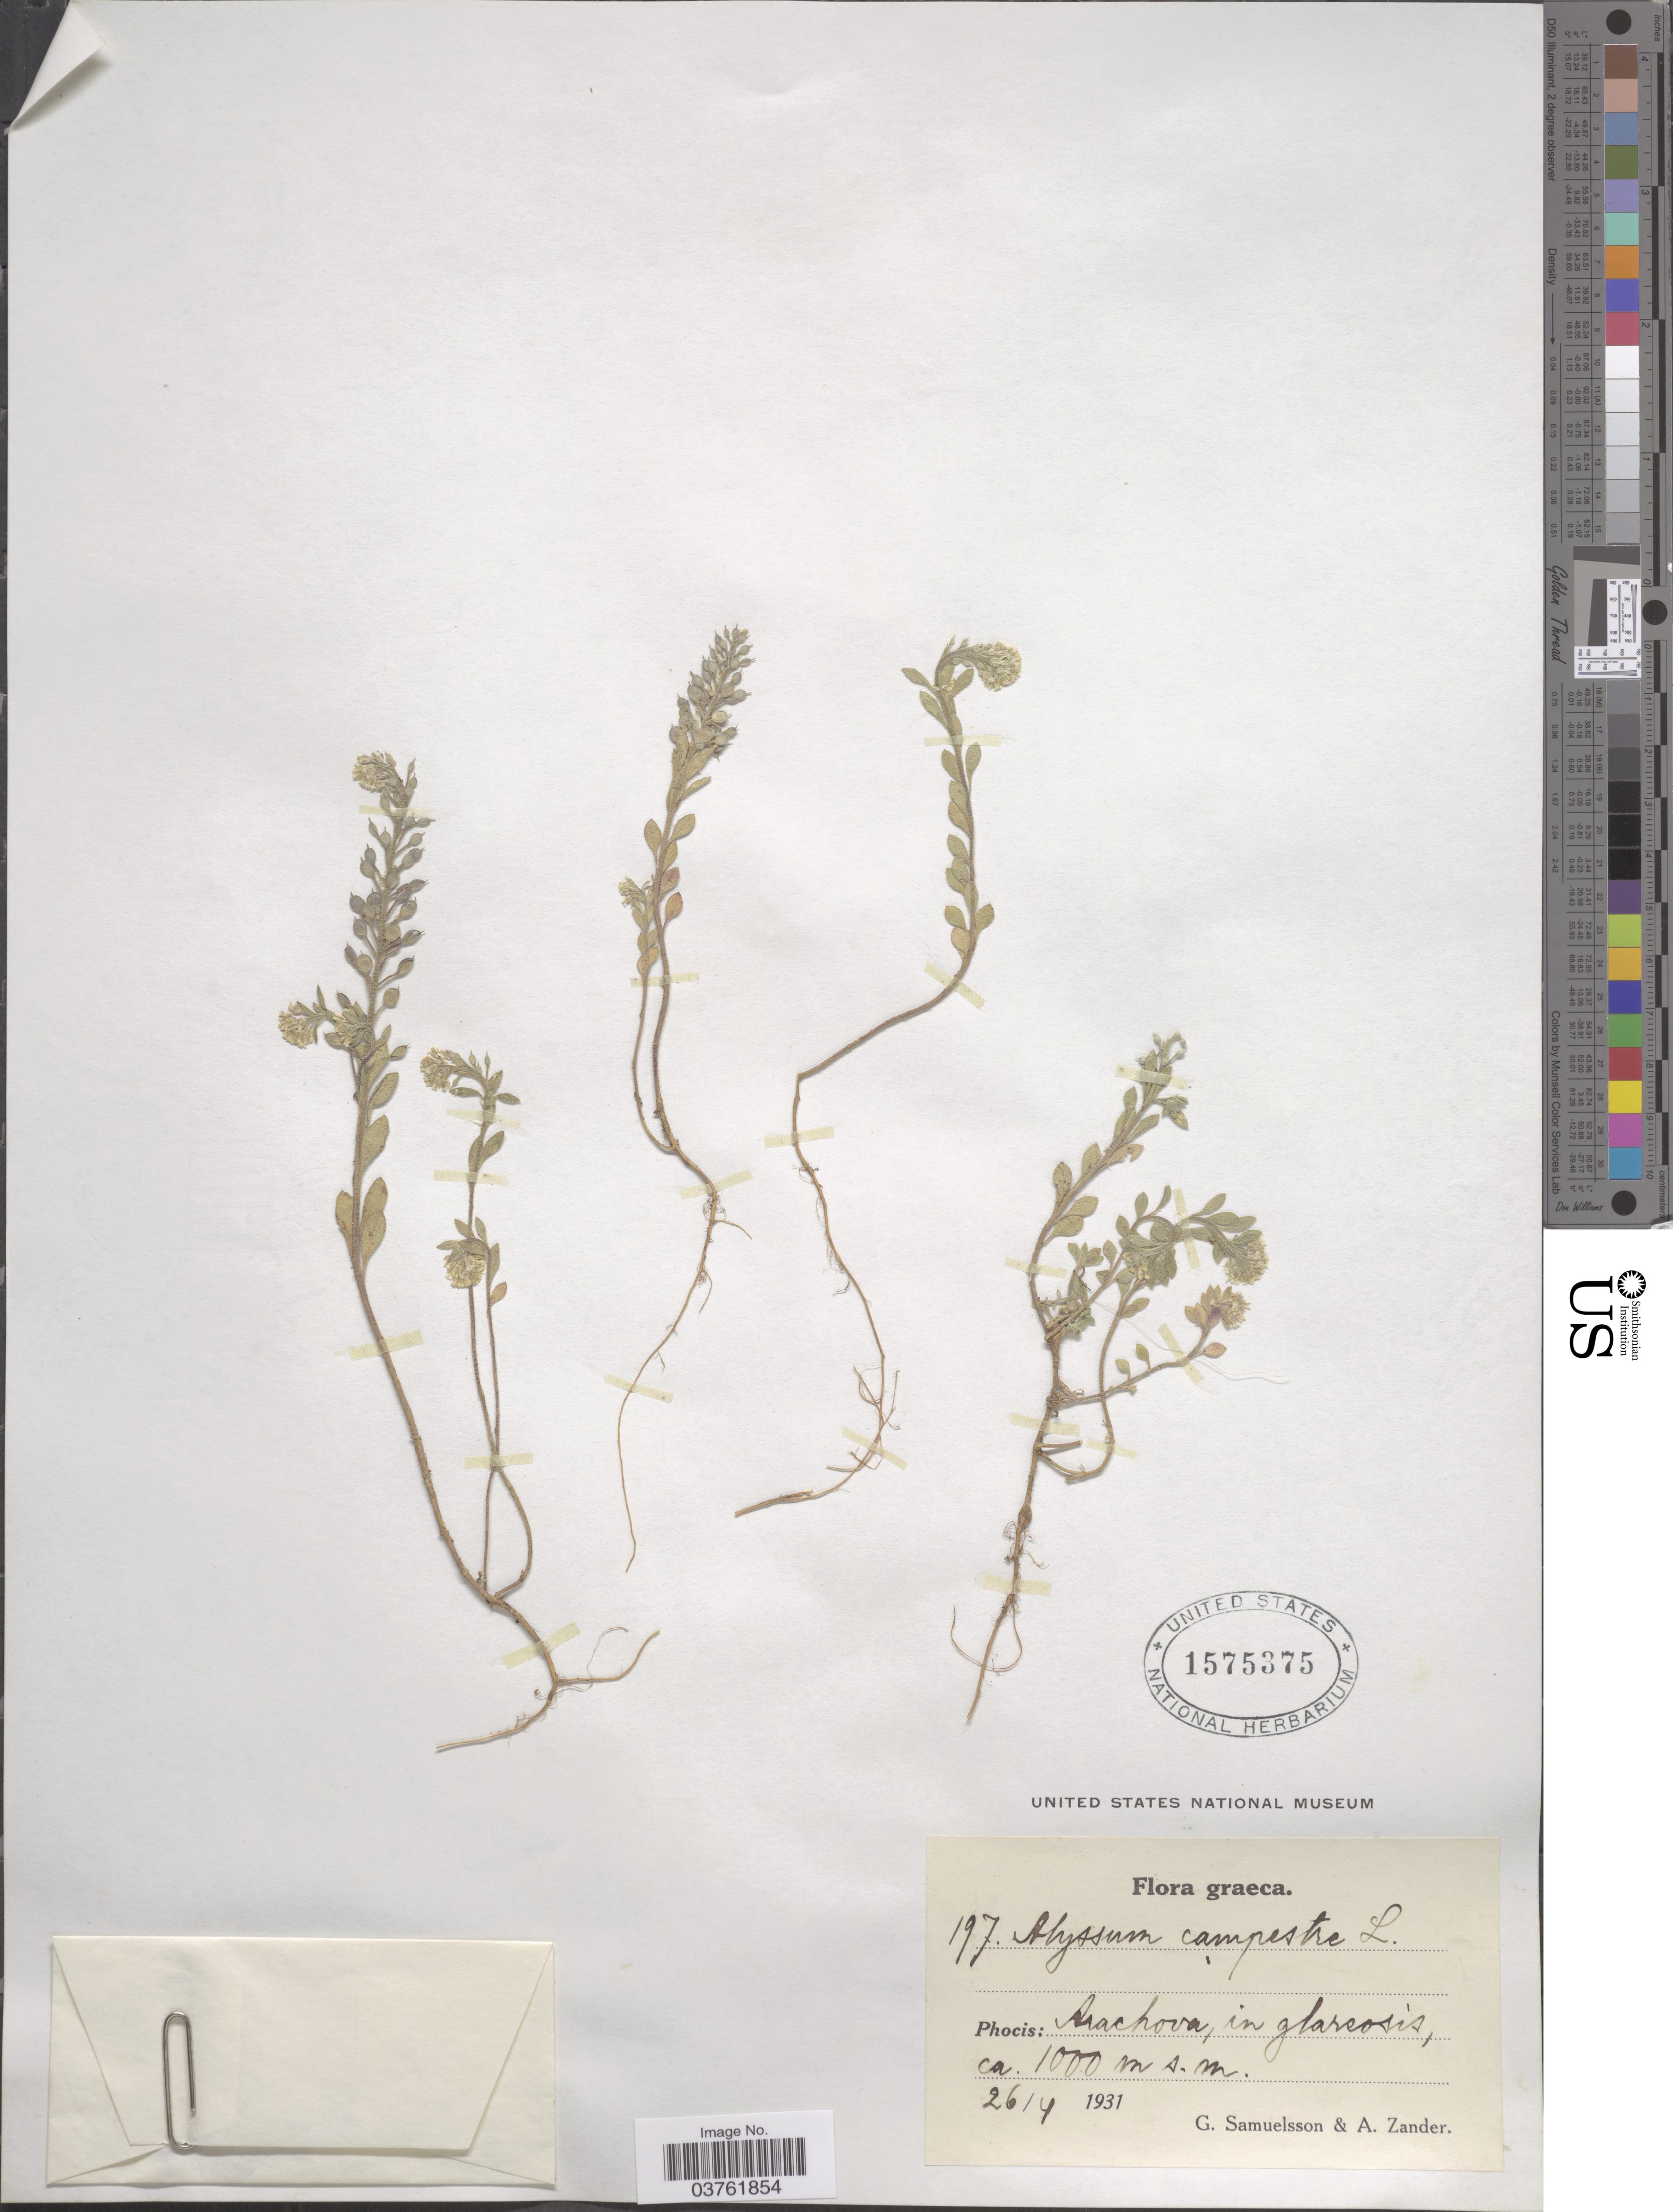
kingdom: Plantae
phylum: Tracheophyta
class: Magnoliopsida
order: Brassicales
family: Brassicaceae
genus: Alyssum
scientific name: Alyssum campestre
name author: (L.) L.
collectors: G. Samuelsson & A. Zander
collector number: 197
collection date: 1931-04-26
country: Greece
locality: Graeca. Phocis: Arachova, in glareosis.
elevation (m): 1000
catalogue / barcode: US 1575375